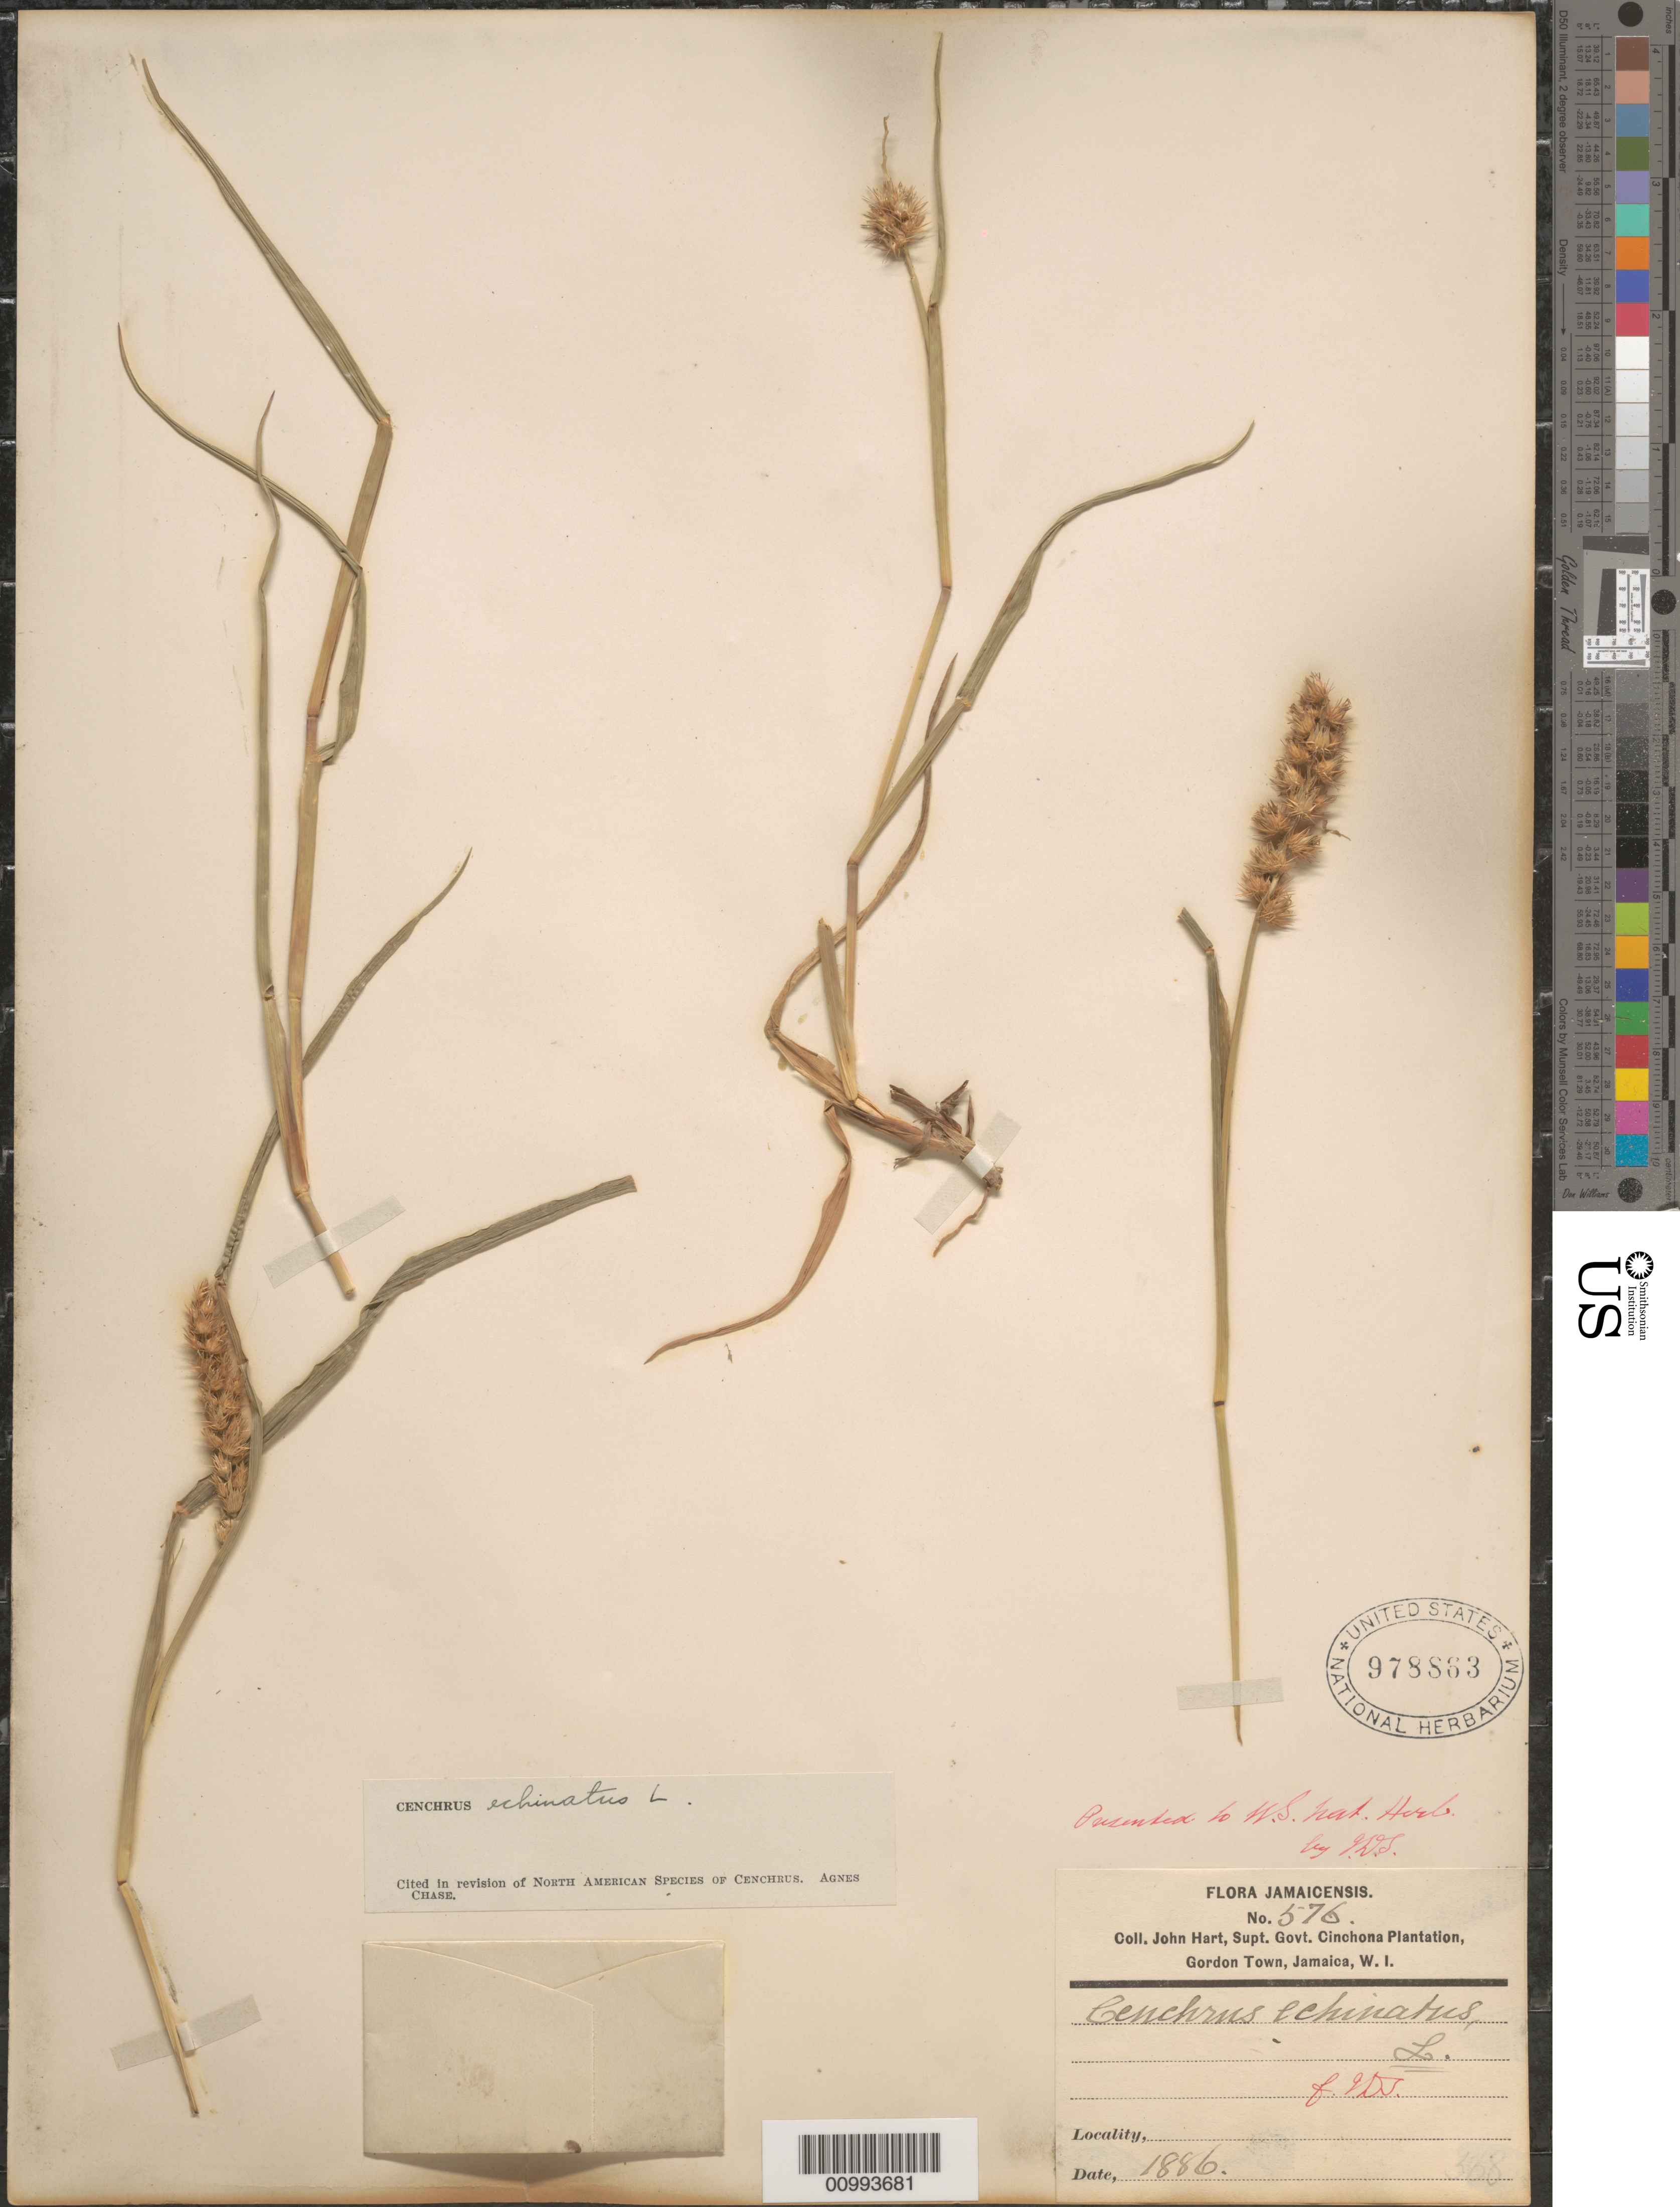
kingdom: Plantae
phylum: Tracheophyta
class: Liliopsida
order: Poales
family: Poaceae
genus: Cenchrus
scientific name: Cenchrus echinatus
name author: L.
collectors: J. Hart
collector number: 576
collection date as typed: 1886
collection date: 1886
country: Jamaica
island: Jamaica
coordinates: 0 N, 0 E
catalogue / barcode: US 978863